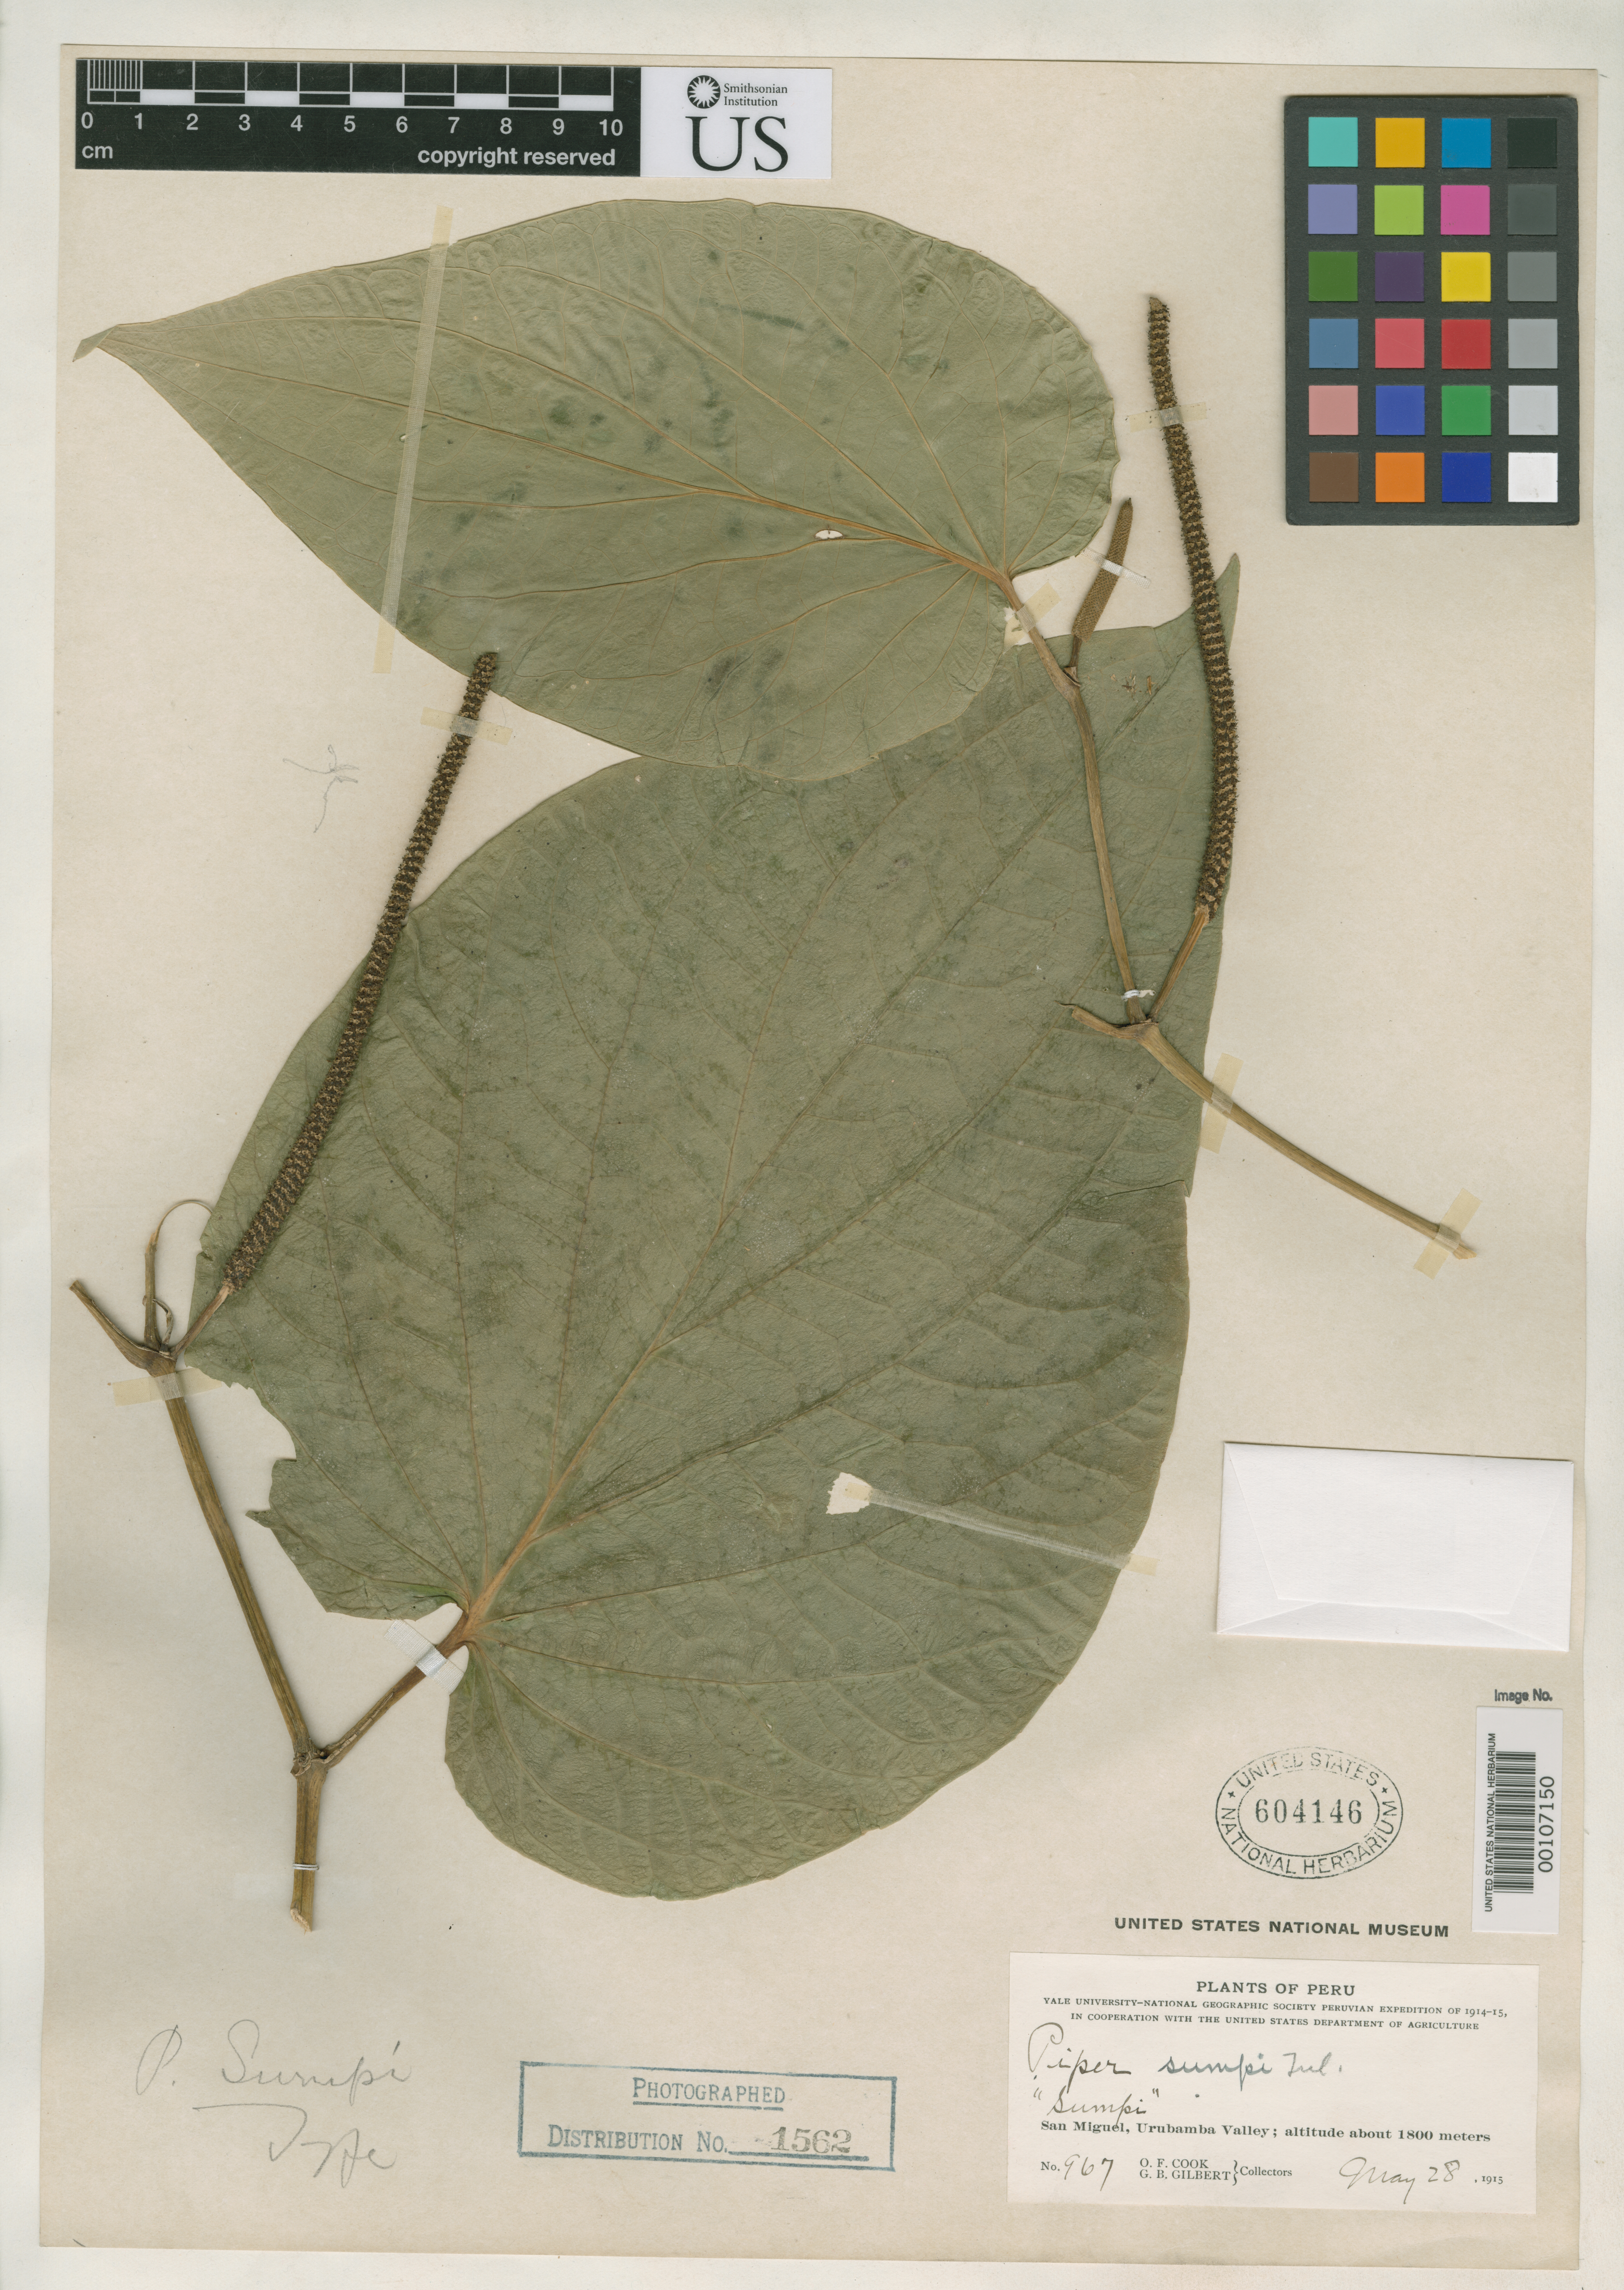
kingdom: Plantae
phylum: Tracheophyta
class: Magnoliopsida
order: Piperales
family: Piperaceae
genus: Piper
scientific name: Piper sumpi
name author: Trel. in J.F. Macbr.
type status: Holotype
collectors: O. F. Cook & G. B. Gilbert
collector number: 967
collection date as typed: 28 May 1915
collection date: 1915-05-28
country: Peru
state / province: Cusco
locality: San Miguel, Urubamba Valley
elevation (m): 2340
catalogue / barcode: US 604146